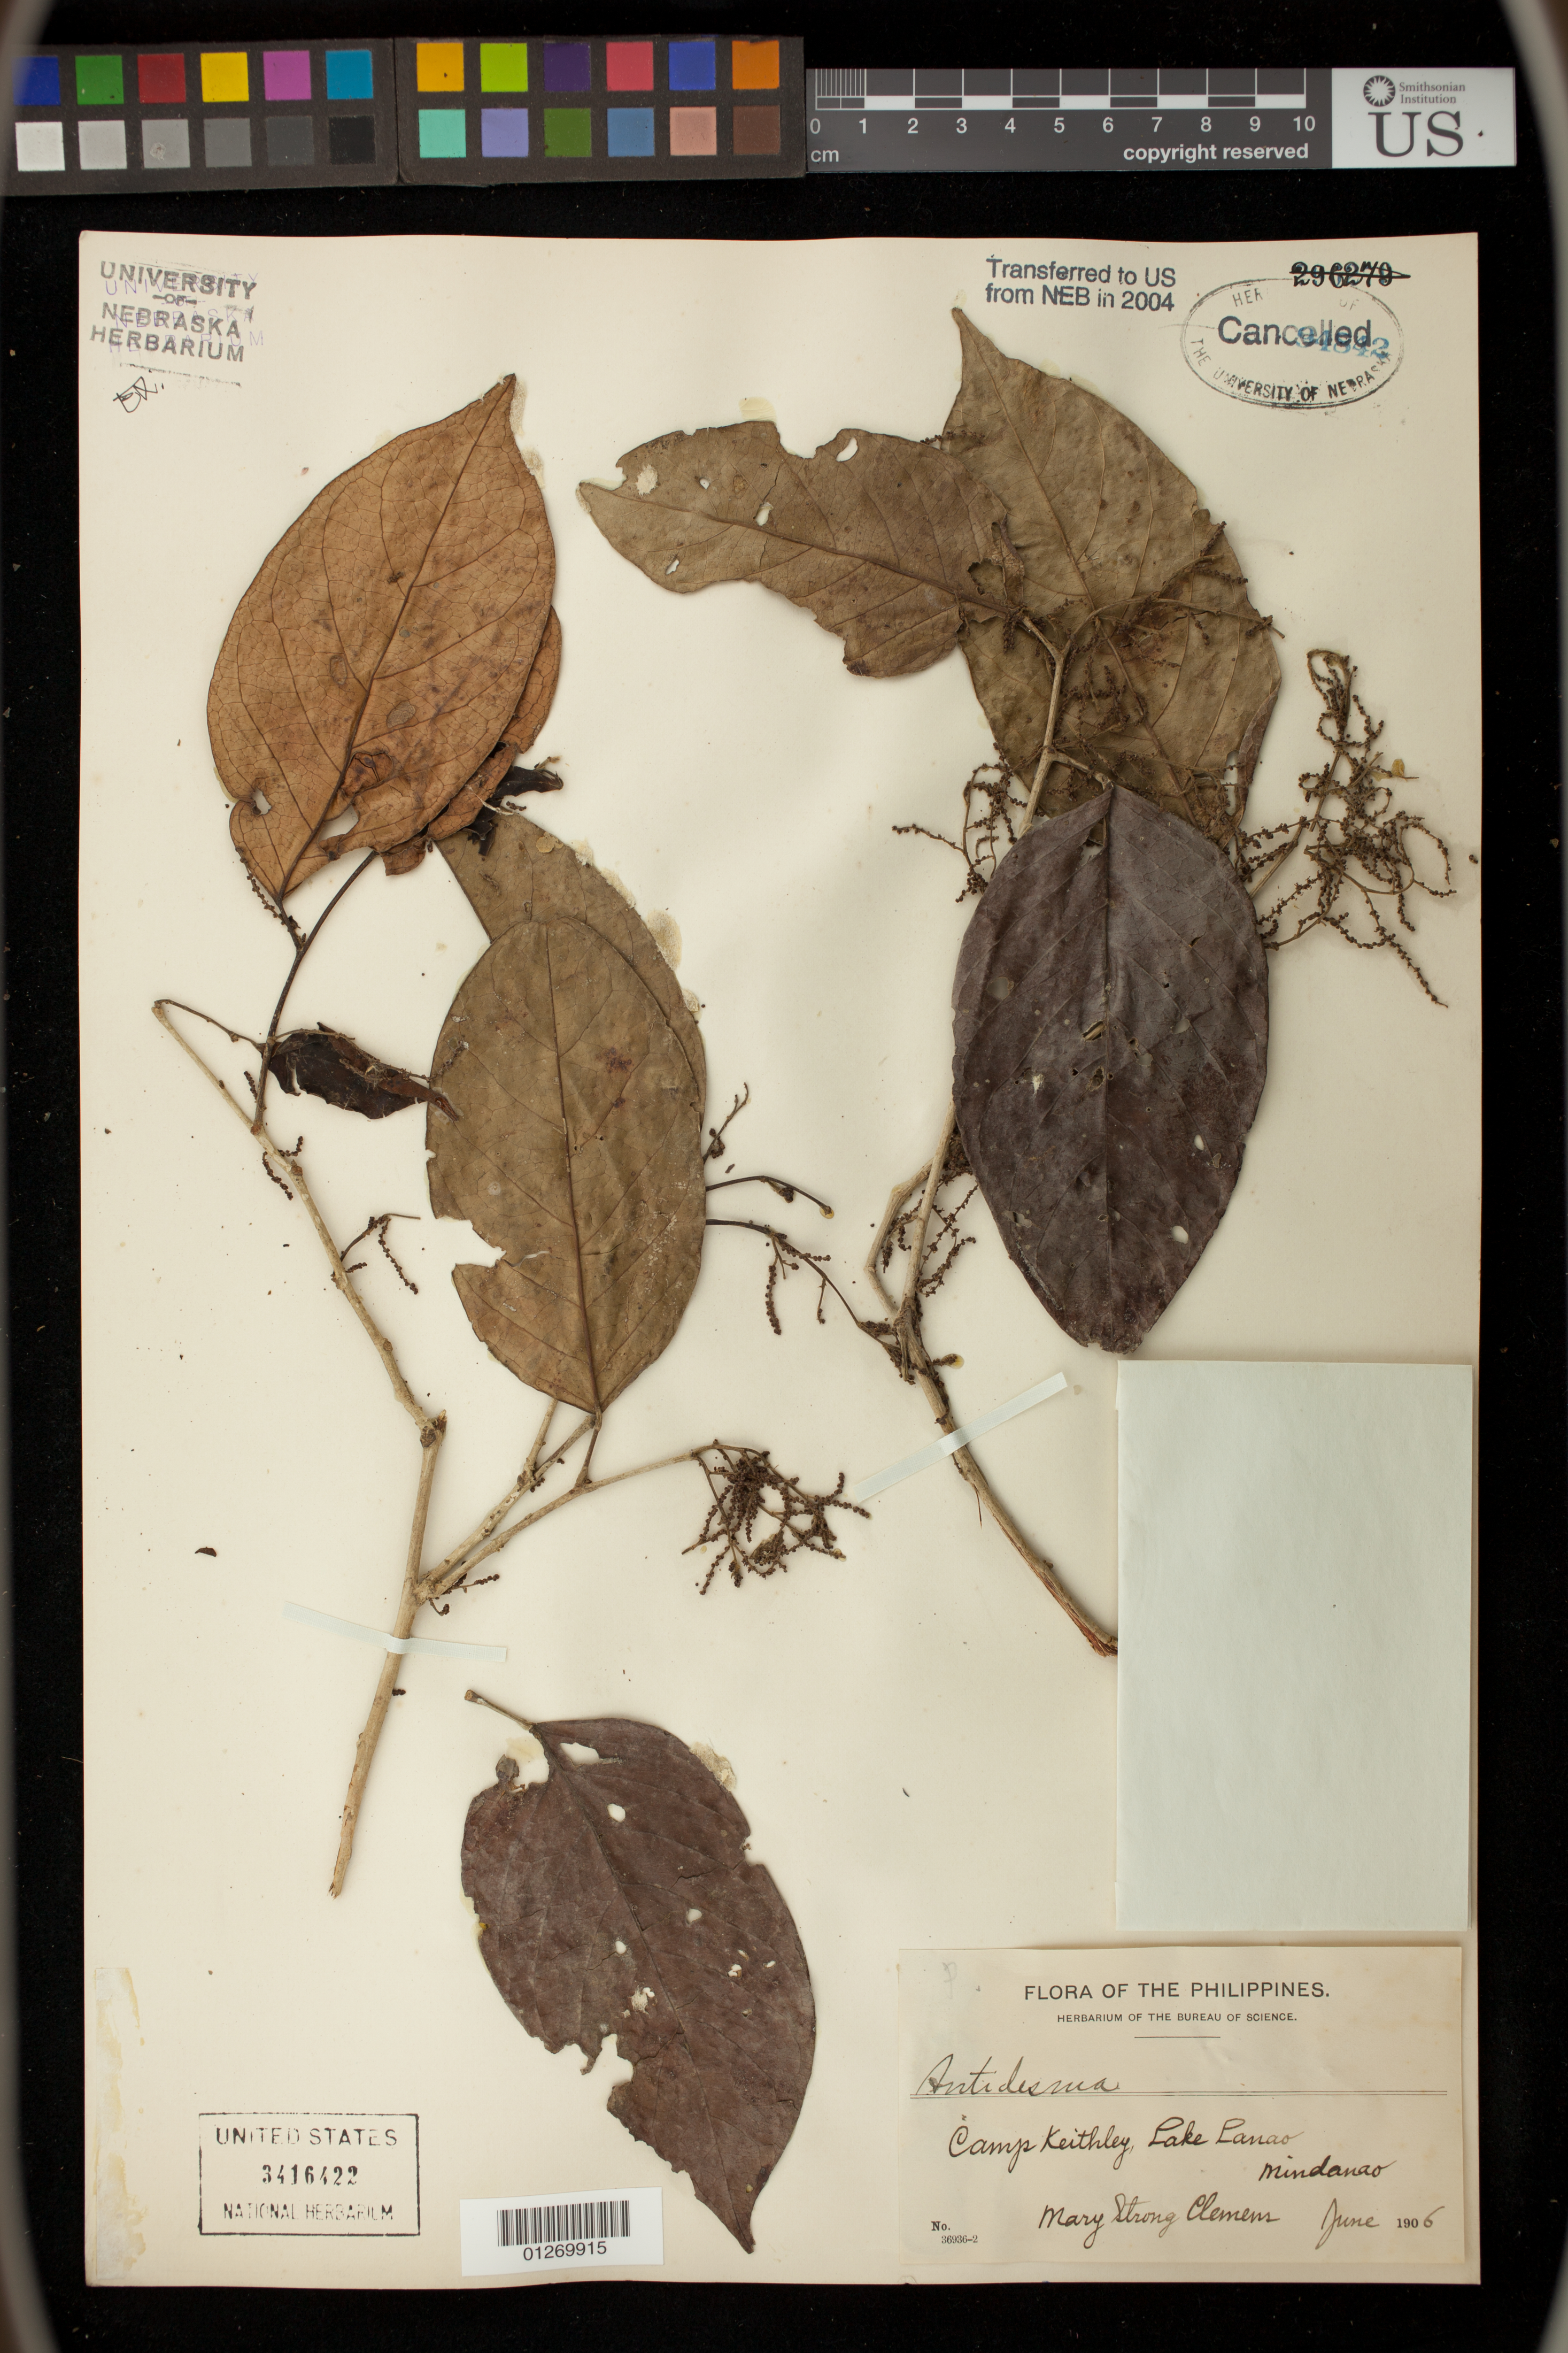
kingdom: Plantae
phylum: Tracheophyta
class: Magnoliopsida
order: Malpighiales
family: Phyllanthaceae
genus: Antidesma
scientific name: Antidesma sp.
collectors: M. S. Clemens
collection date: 1906-06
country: Philippines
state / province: Muslim Mindanao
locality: Camp Keithley, Lake Lanao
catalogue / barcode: US 3416422